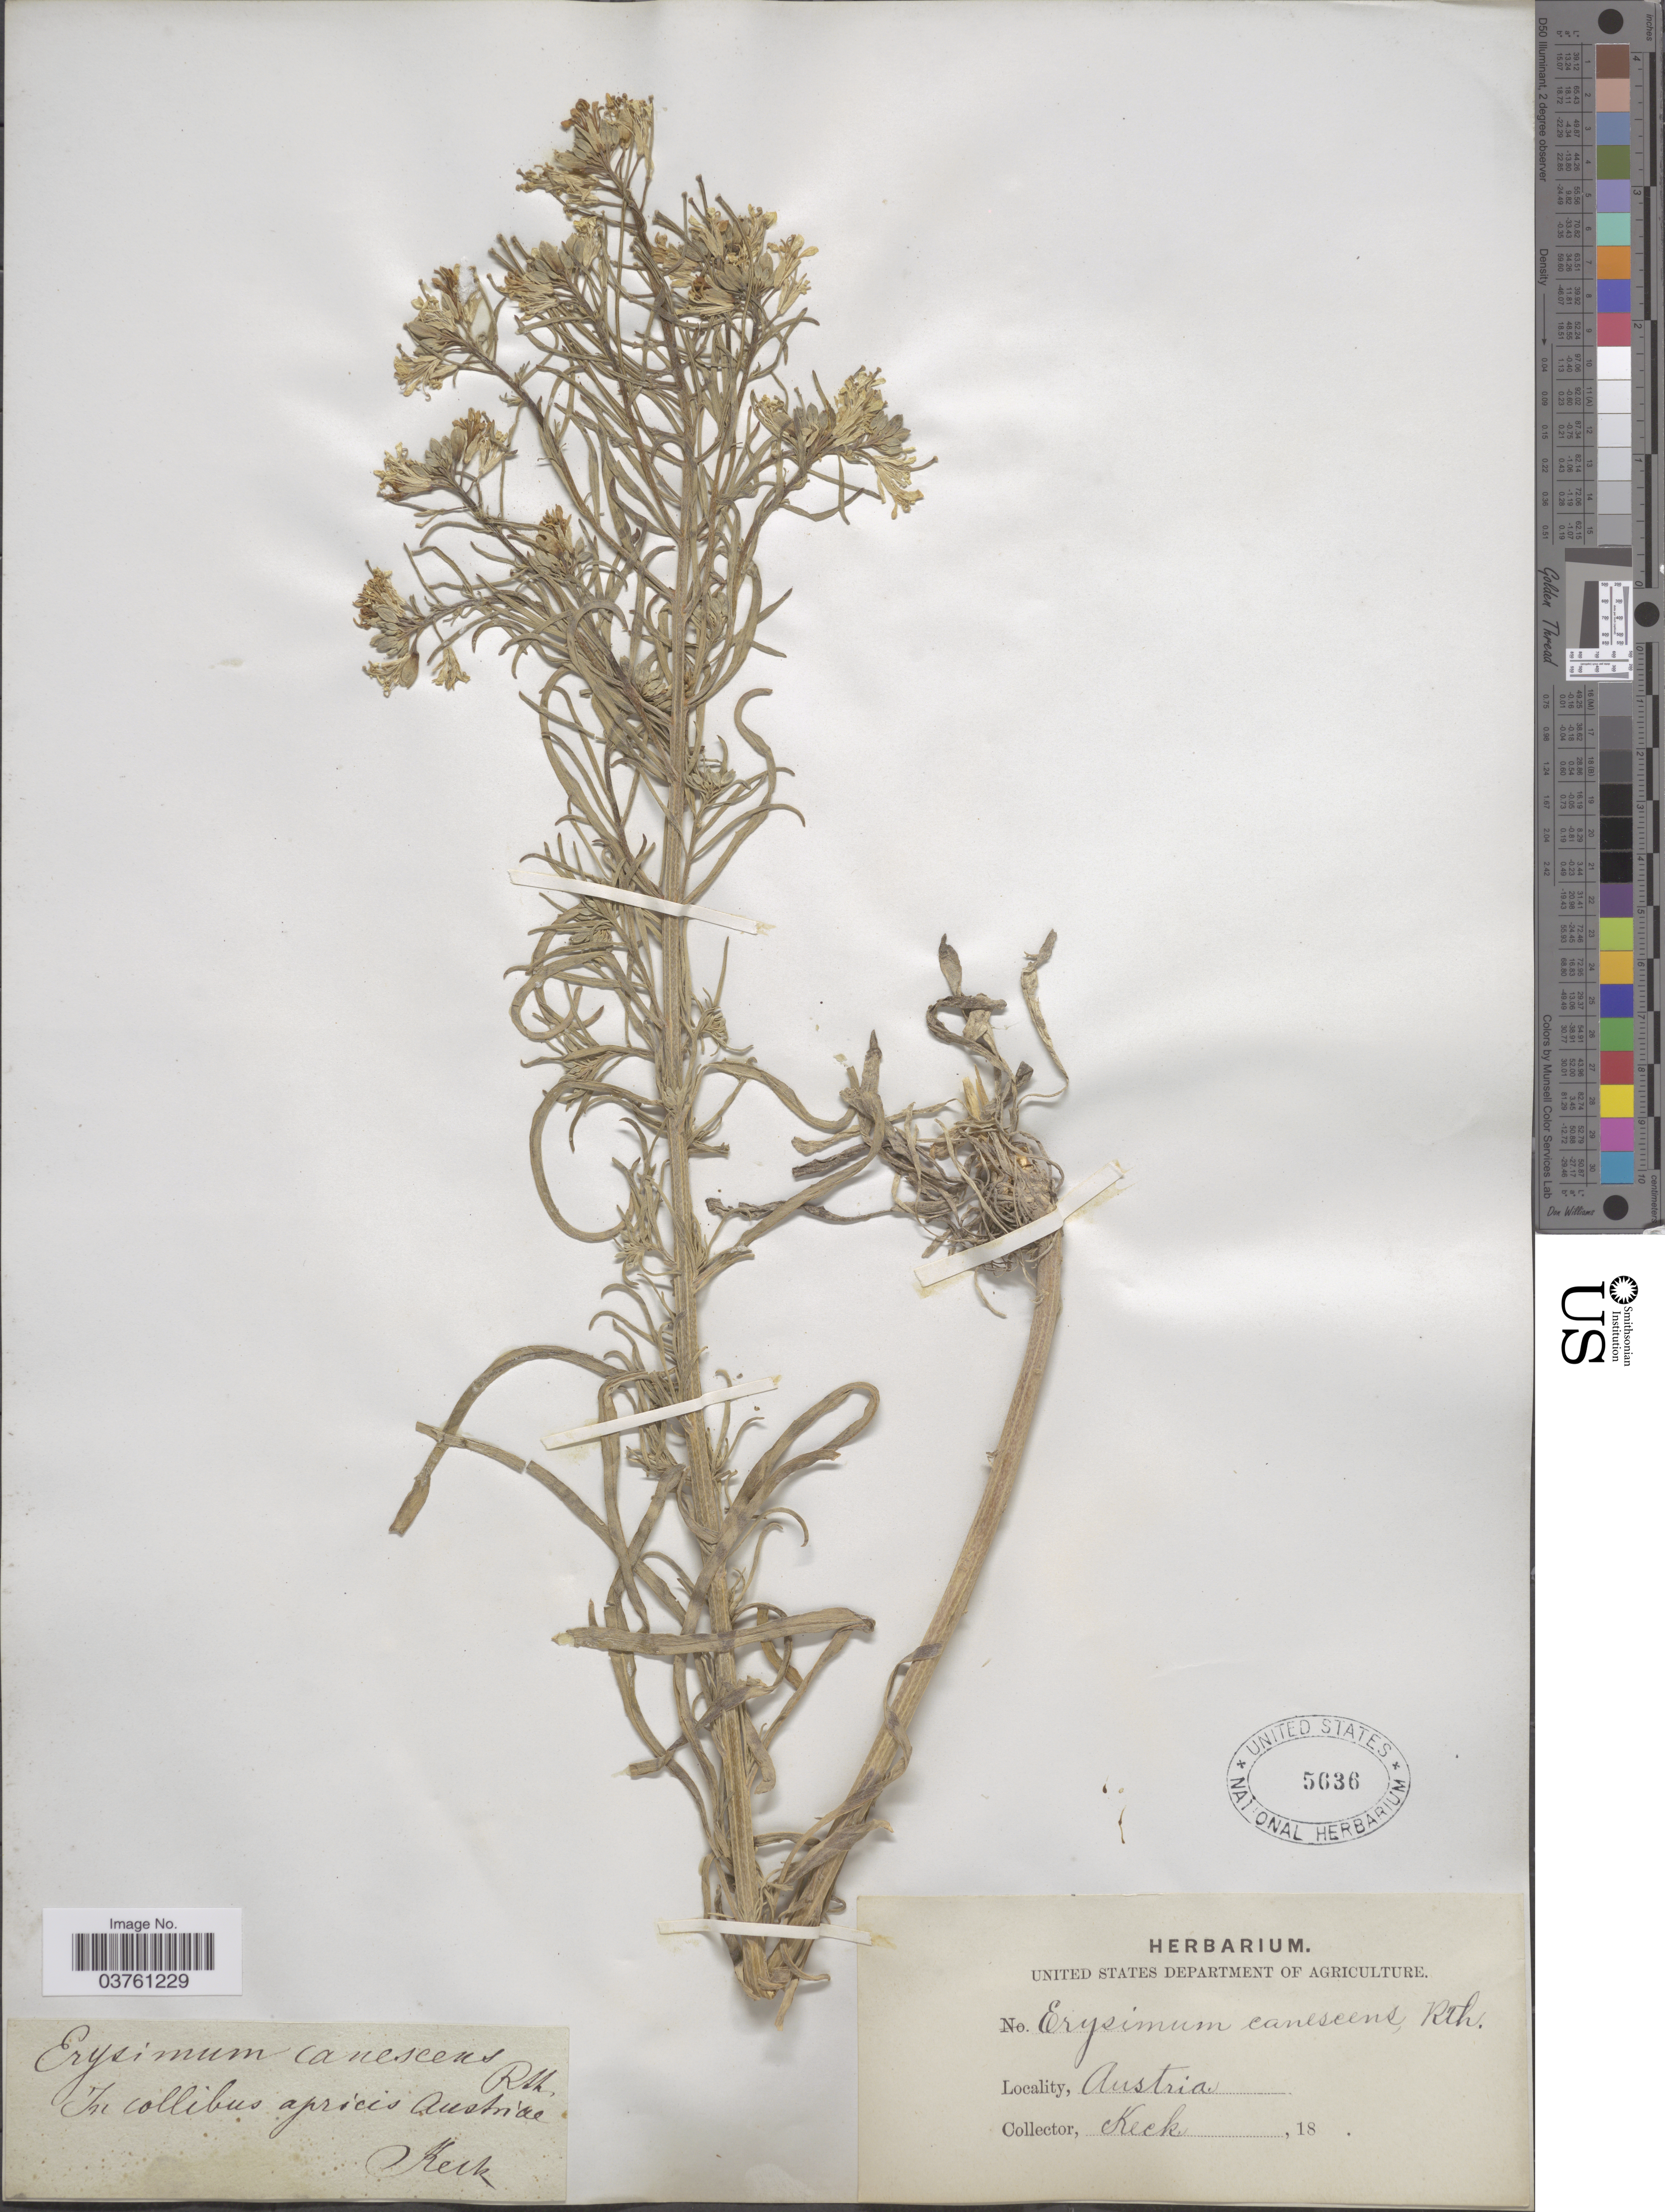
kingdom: Plantae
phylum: Tracheophyta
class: Magnoliopsida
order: Brassicales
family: Brassicaceae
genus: Erysimum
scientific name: Erysimum canescens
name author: Roth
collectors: -- Keck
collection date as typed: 18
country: Austria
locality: In collibus apricis Austriae.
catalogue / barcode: US 5636